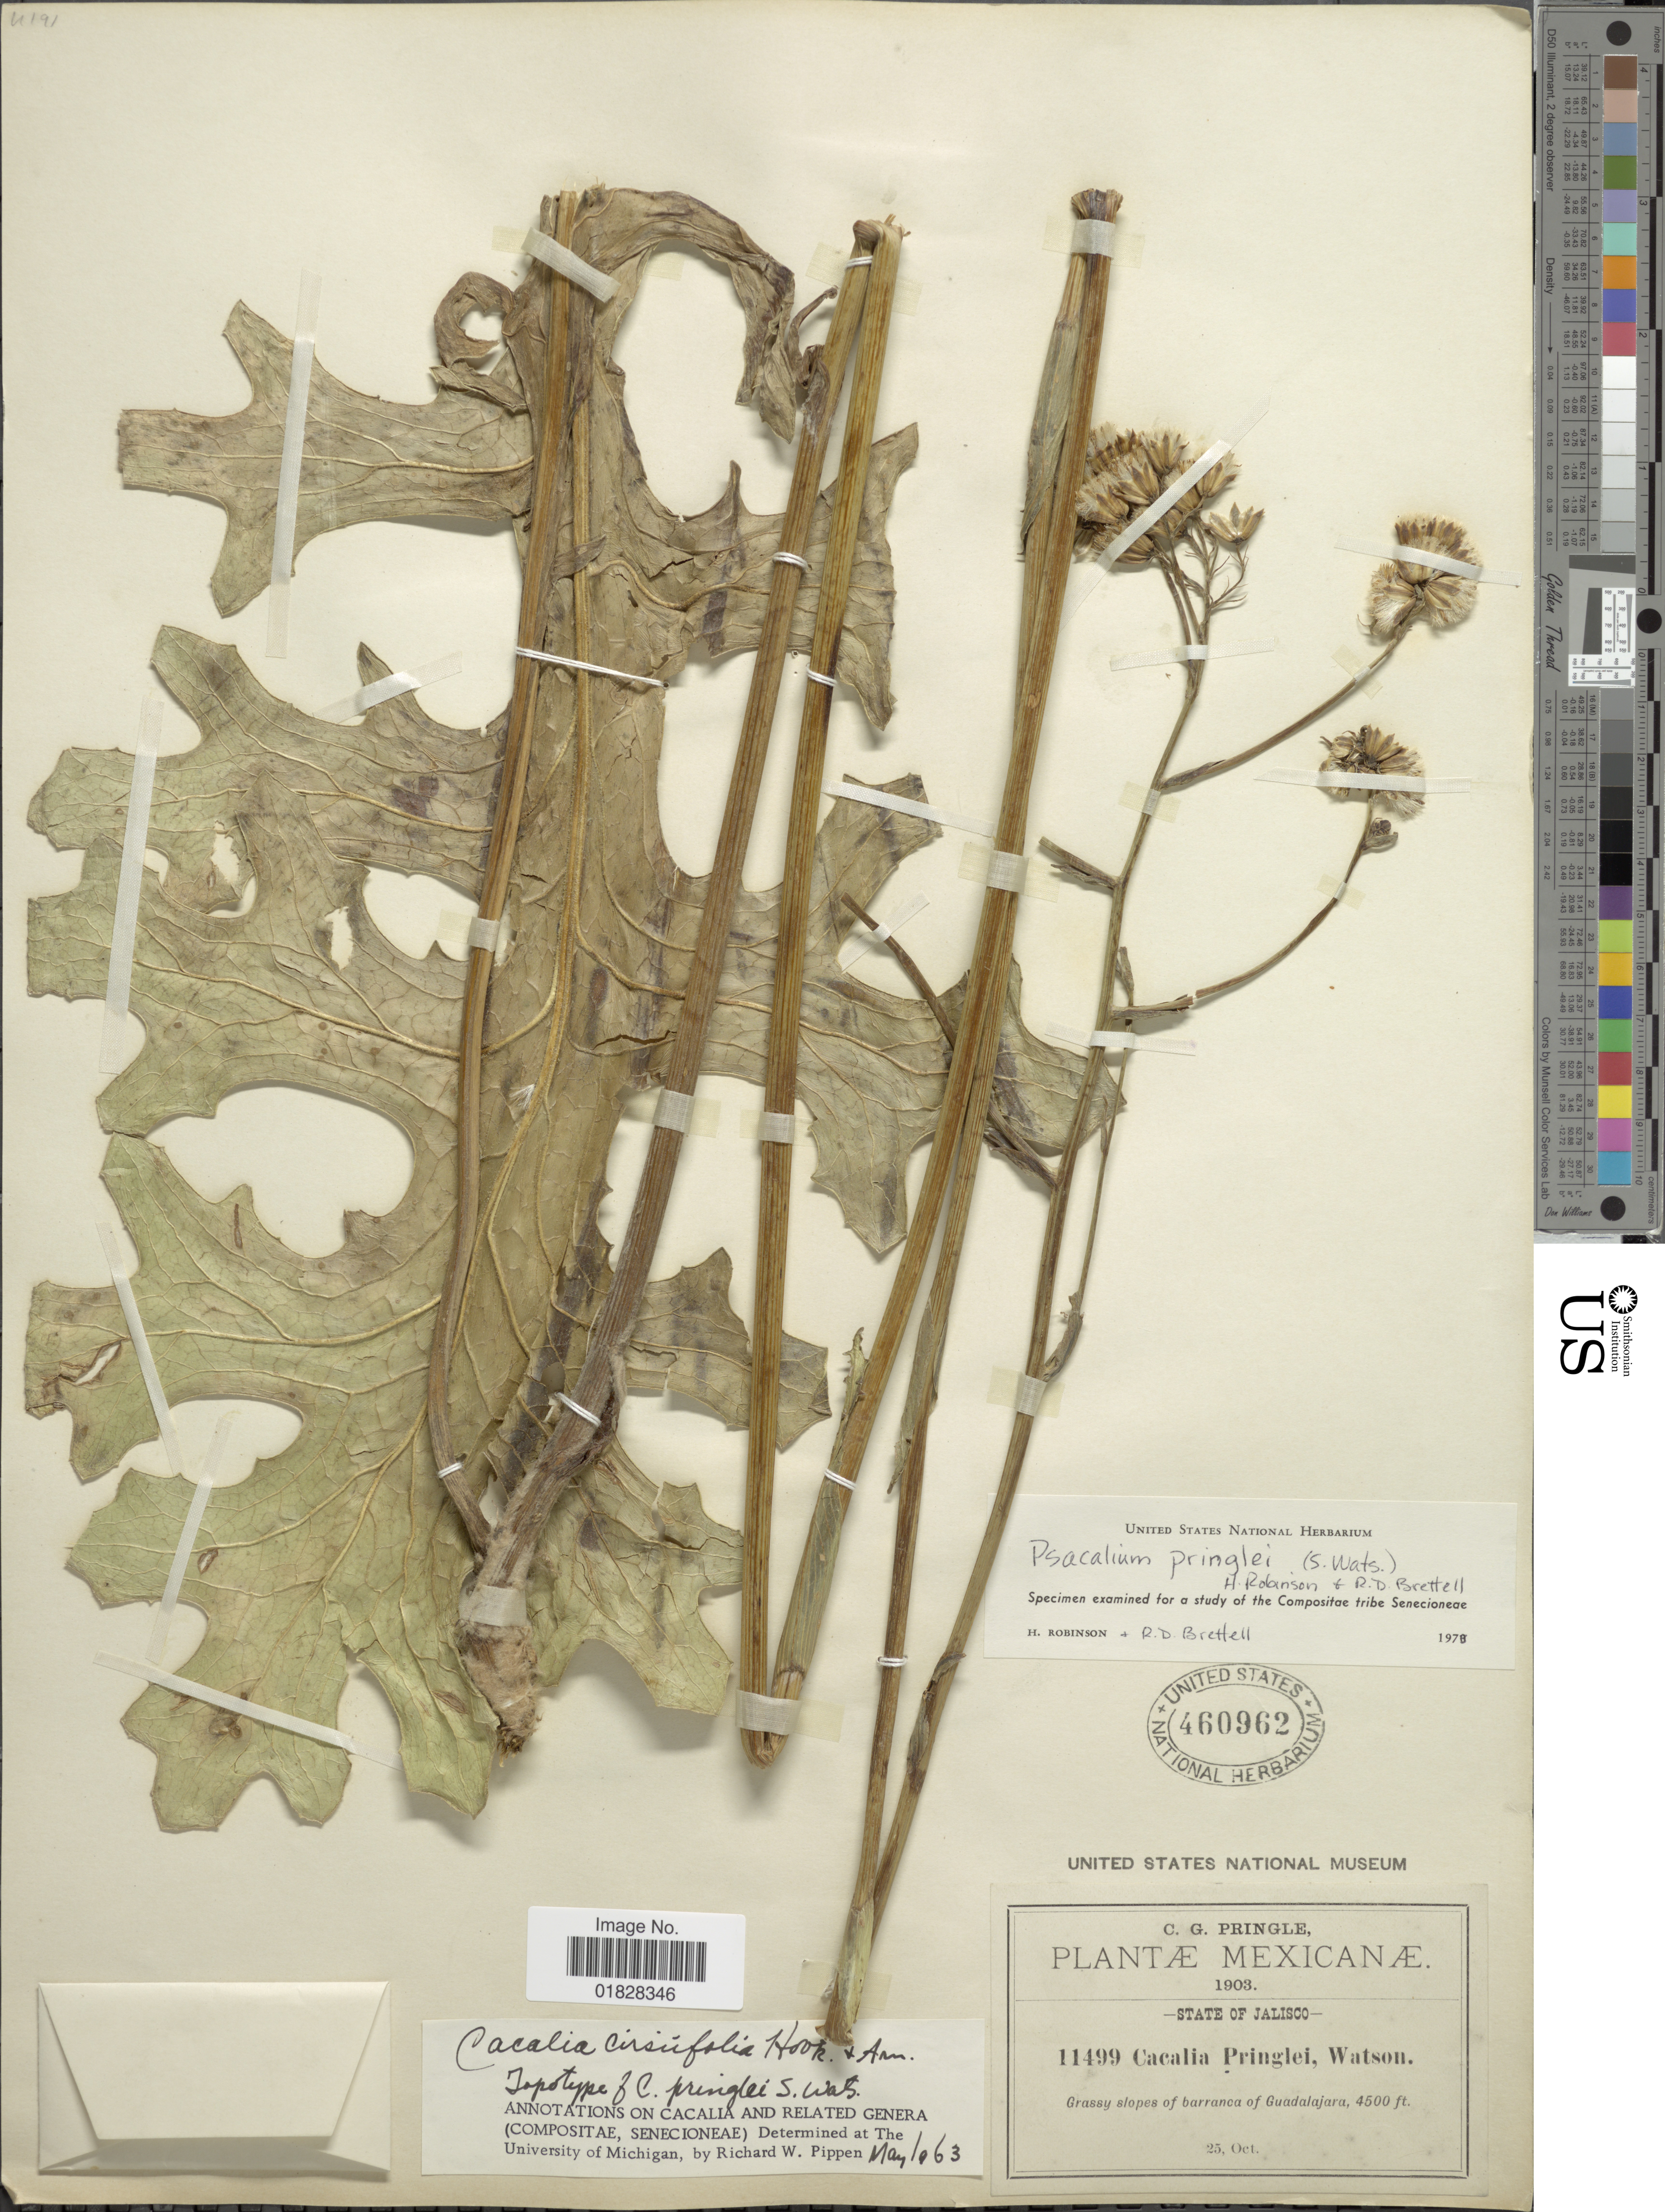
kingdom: Plantae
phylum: Tracheophyta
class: Magnoliopsida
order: Asterales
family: Asteraceae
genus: Psacalium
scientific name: Psacalium pringlei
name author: (S. Watson) H. Rob. & Brettell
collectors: C. G. Pringle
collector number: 11499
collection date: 1903-10-25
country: Mexico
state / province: Jalisco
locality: State of Jalisco. Grassy slopes of barranca of Guadalajara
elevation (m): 1372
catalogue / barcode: US 460962